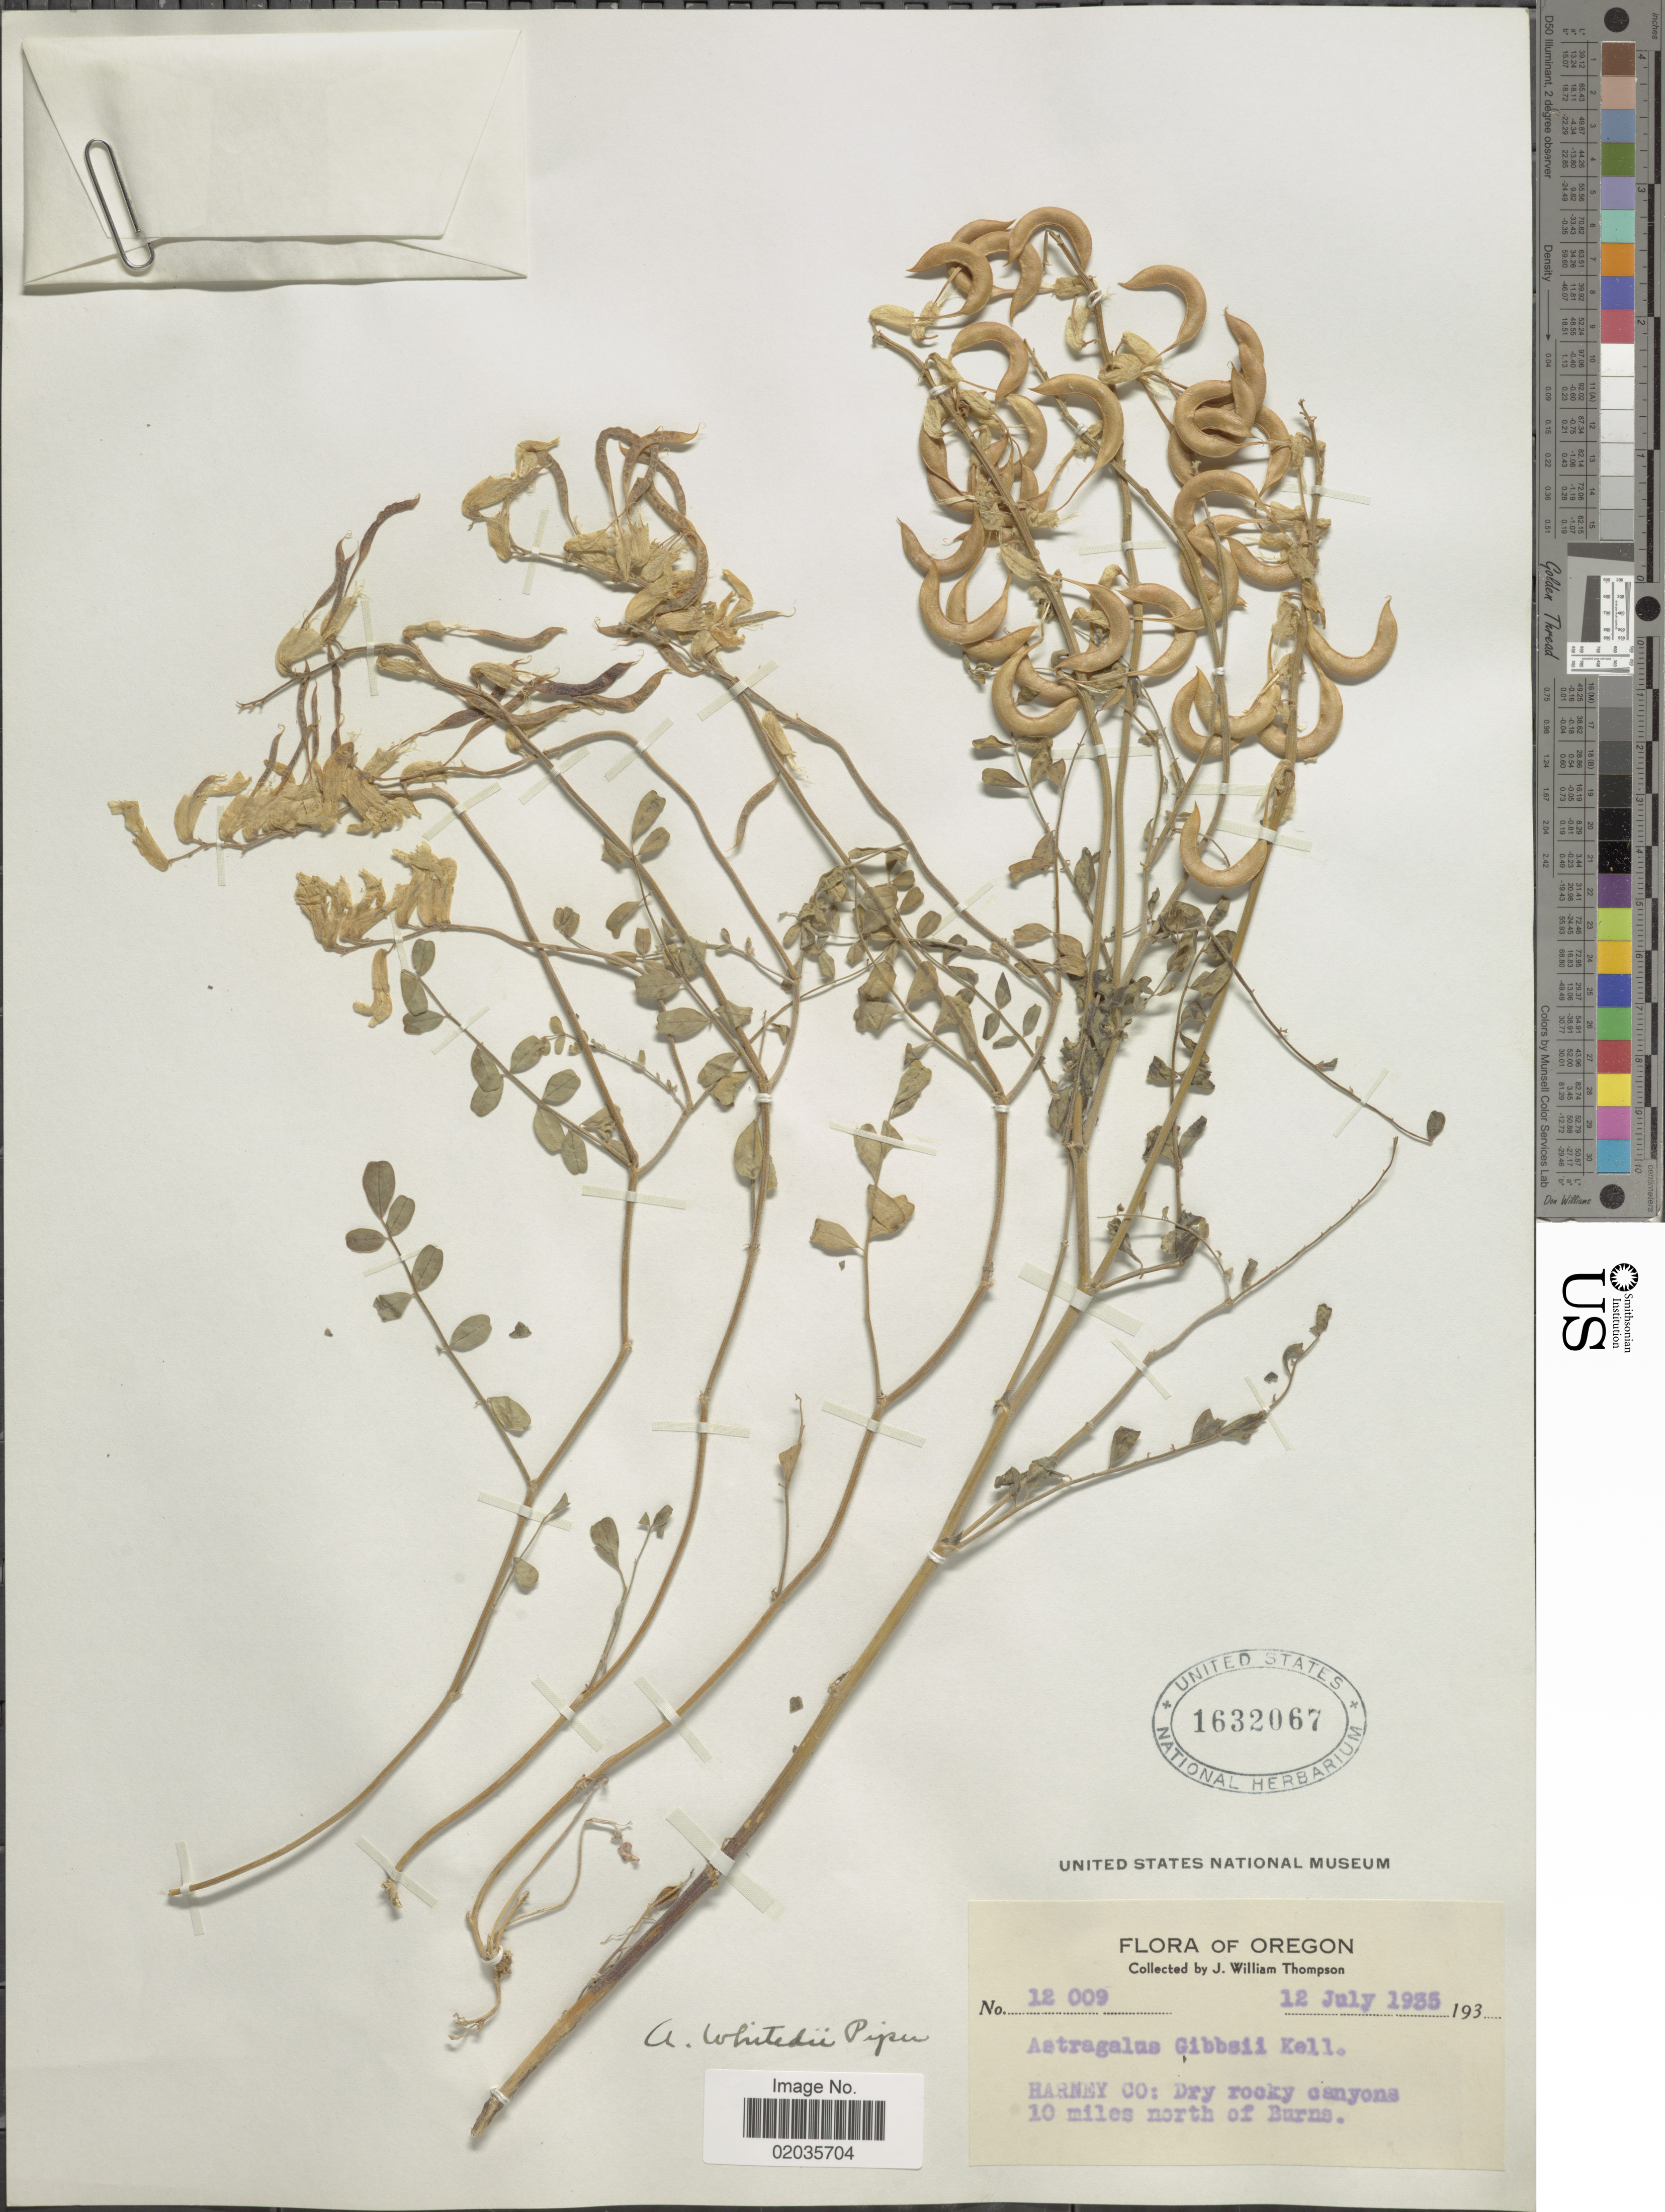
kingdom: Plantae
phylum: Tracheophyta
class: Magnoliopsida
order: Fabales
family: Fabaceae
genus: Astragalus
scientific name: Astragalus whitedii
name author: Piper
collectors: J. W. Thompson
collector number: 12009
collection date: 1935-07-12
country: United States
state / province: Oregon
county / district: Harney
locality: Harney Co: dry rocky canyons, 10 miles north of Bruns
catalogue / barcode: US 1632067